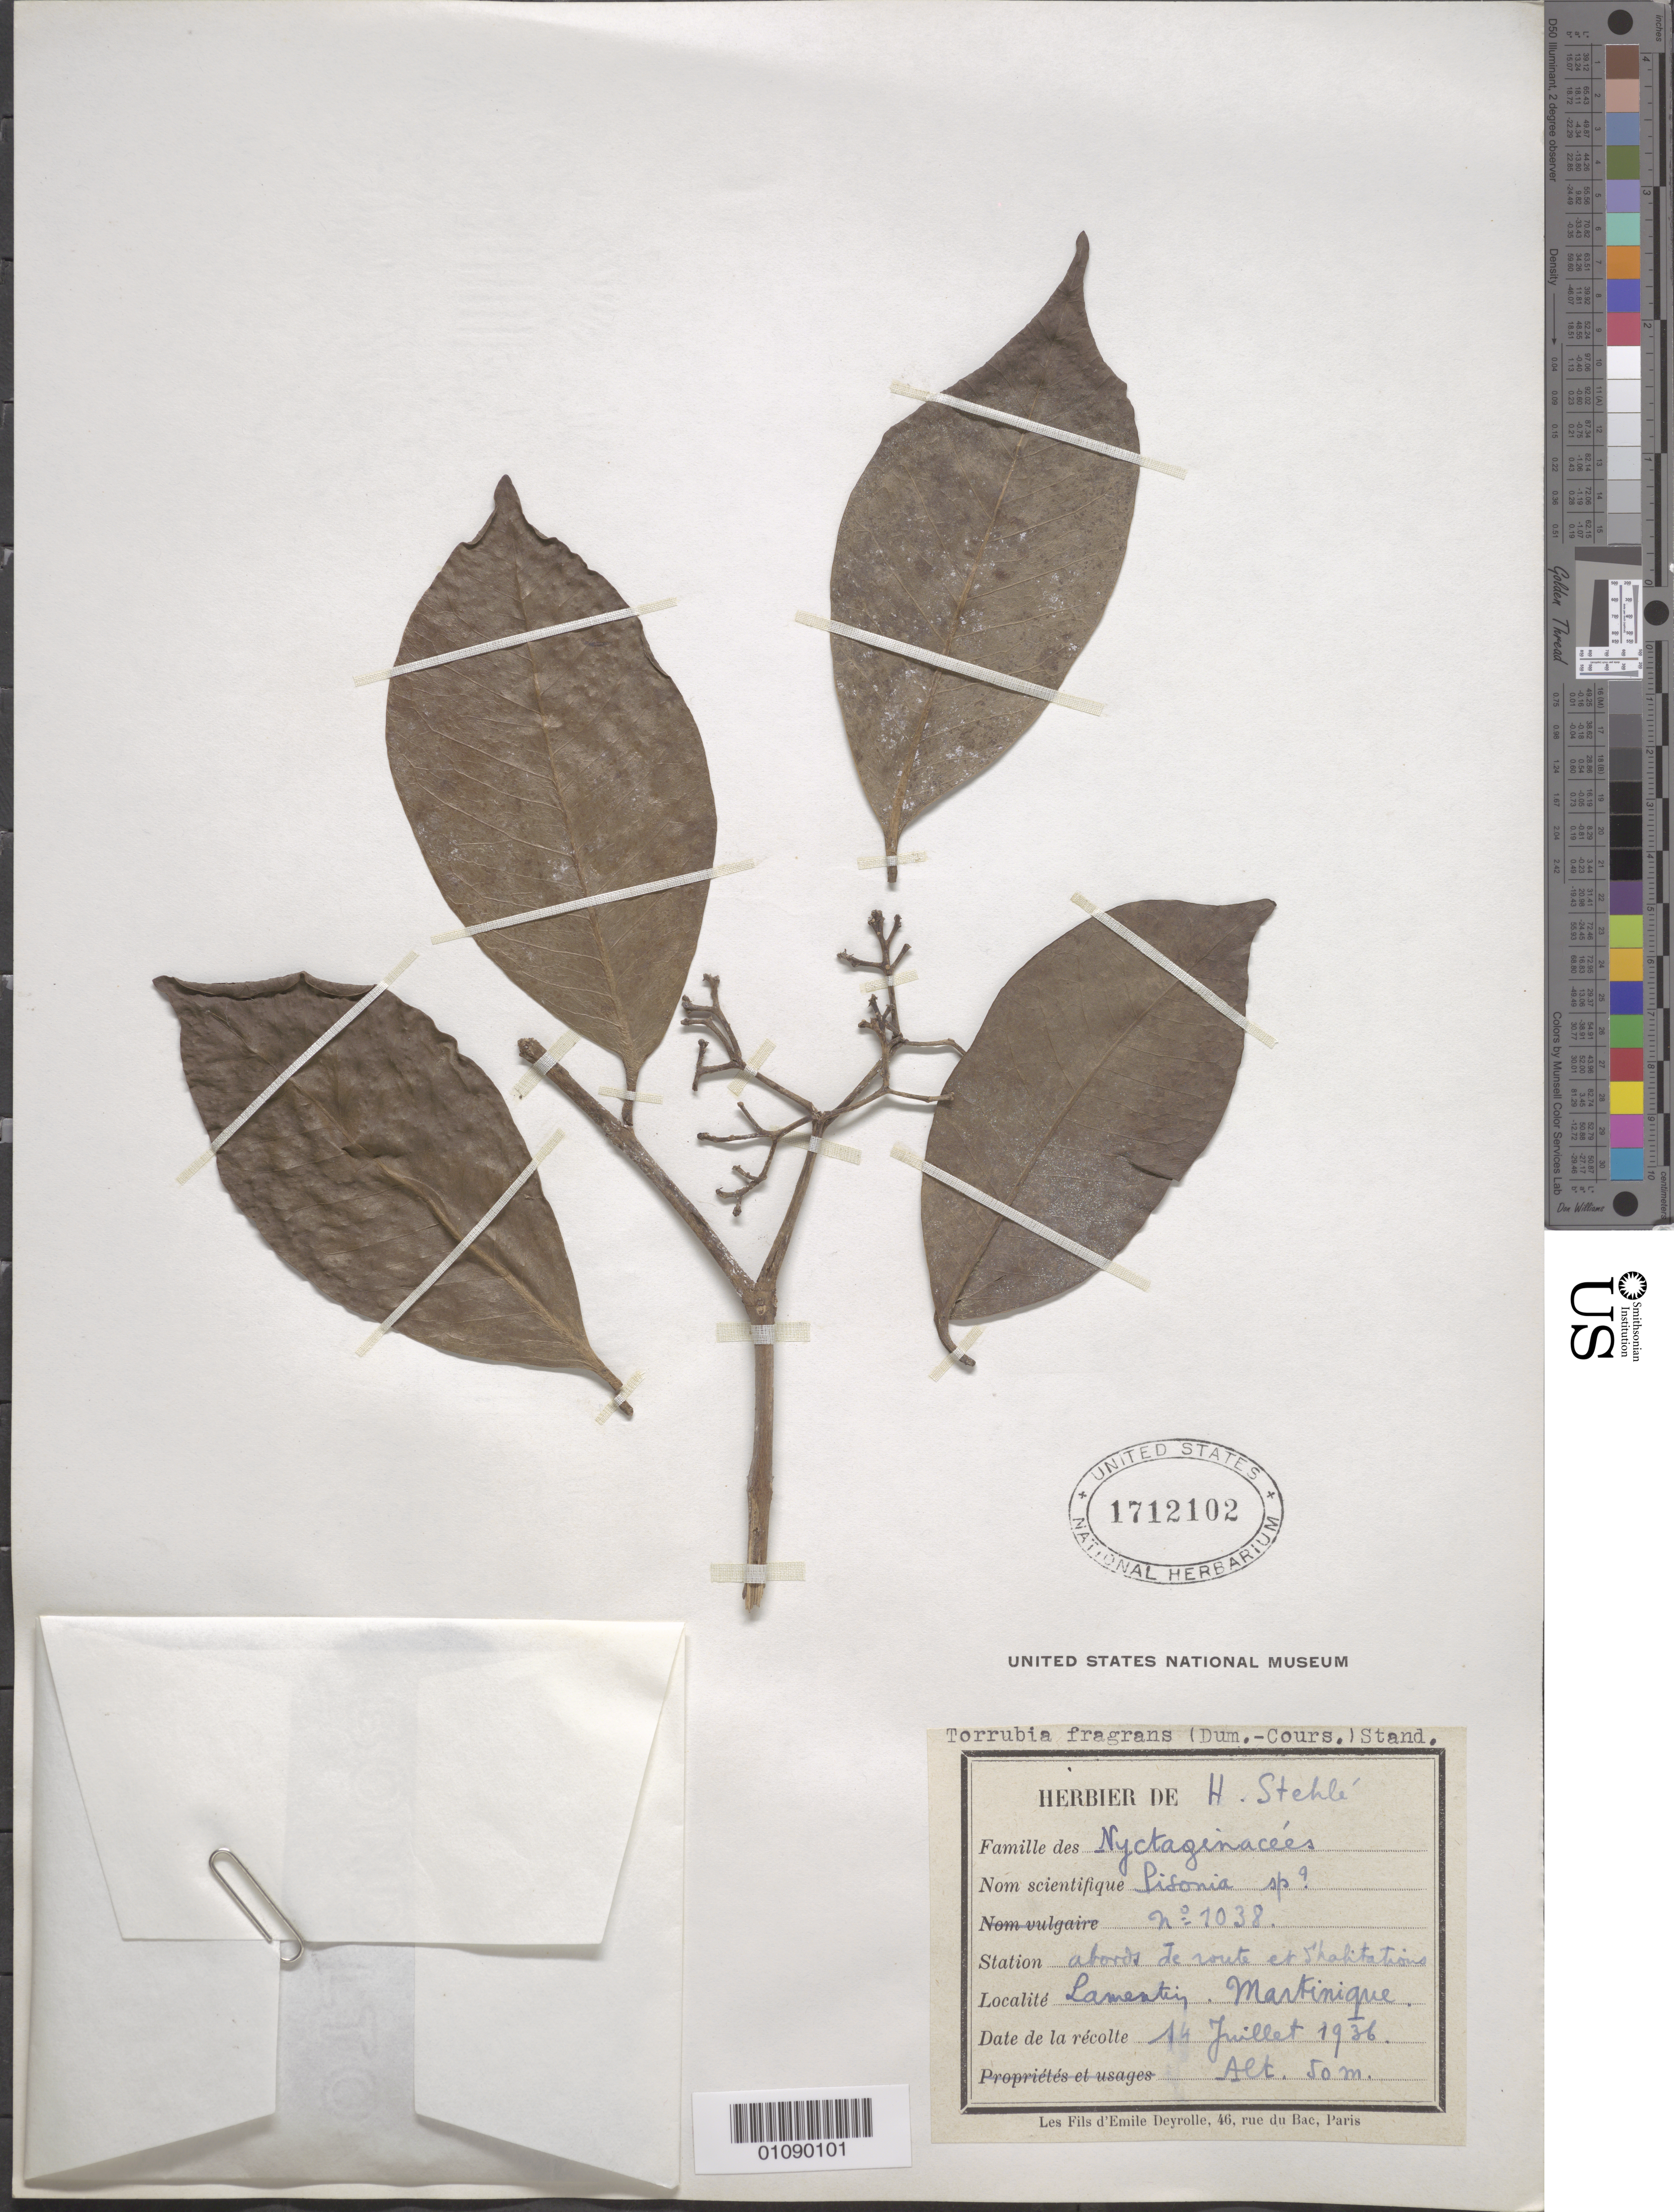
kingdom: Plantae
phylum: Tracheophyta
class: Magnoliopsida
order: Caryophyllales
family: Nyctaginaceae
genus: Guapira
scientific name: Guapira fragrans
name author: (Dum. Cours.) Little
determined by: Strong, Mark T., (BOT), Smithsonian Institution - National Museum of Natural History (UNITED STATES)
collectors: H. Stehlé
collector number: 1038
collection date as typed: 14 Jul 1936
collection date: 1936-07-14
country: Martinique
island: Martinique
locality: Lamentin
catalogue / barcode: US 1712102